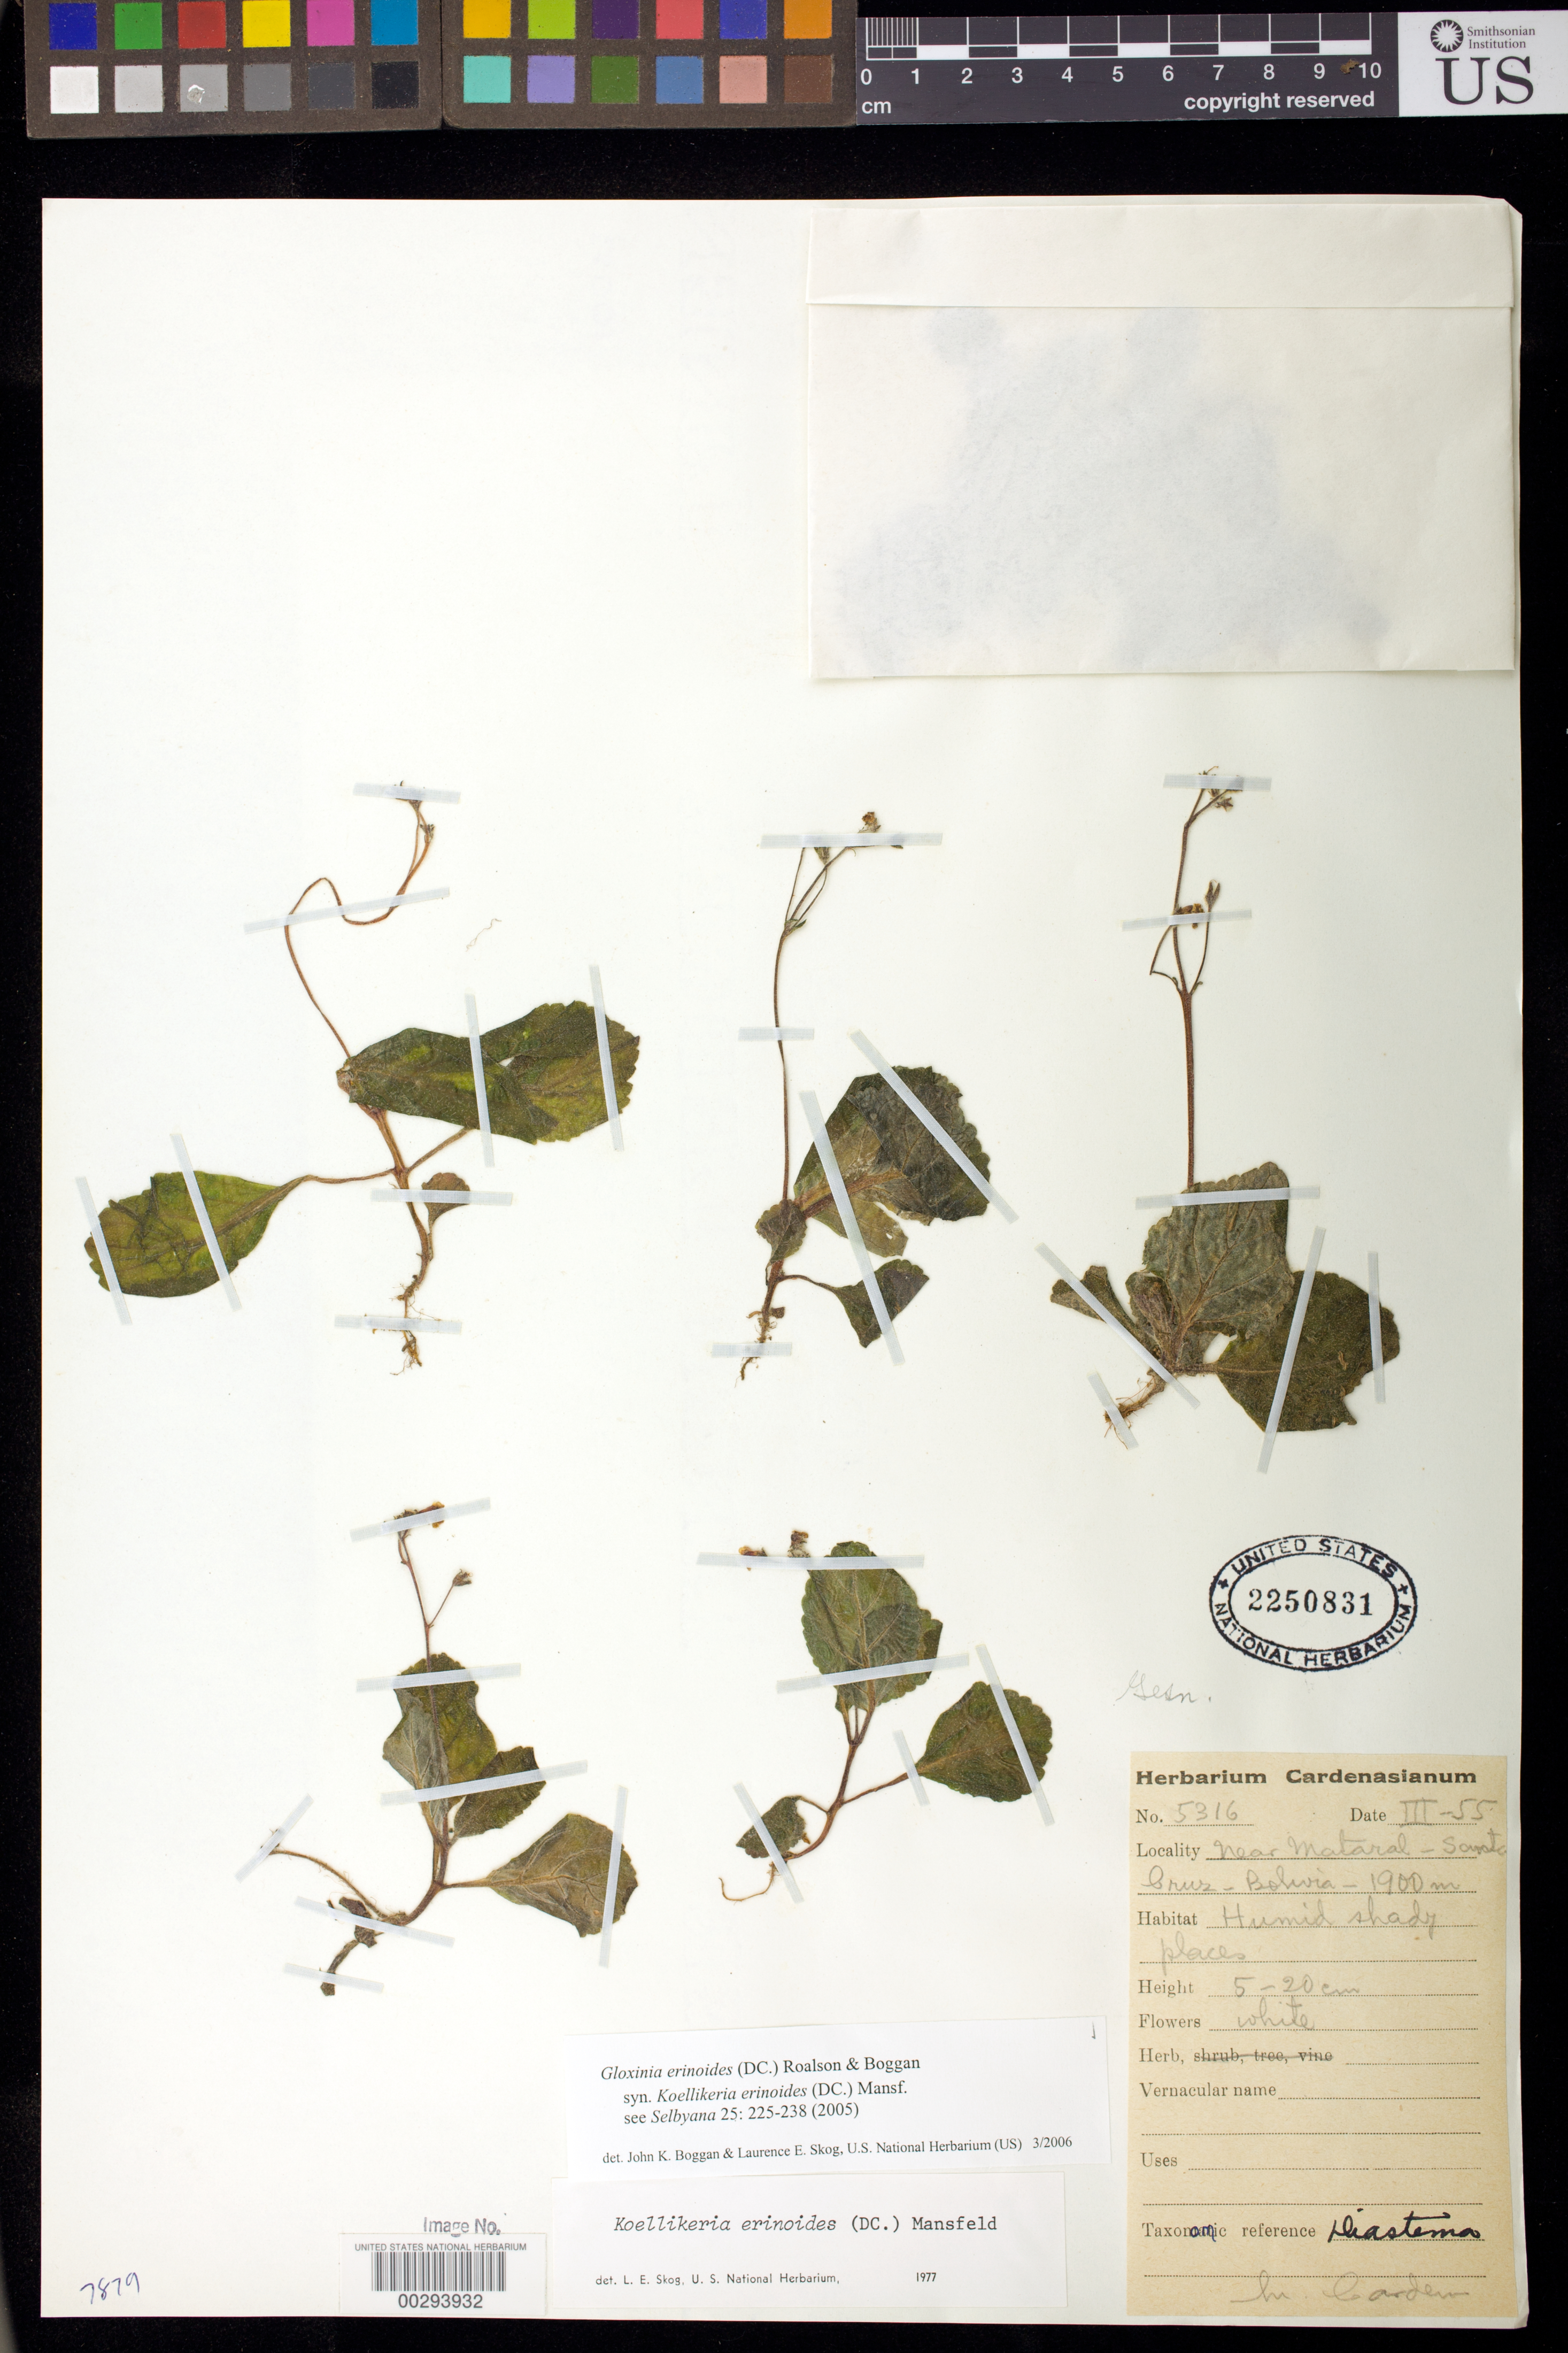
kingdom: Plantae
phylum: Tracheophyta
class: Magnoliopsida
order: Lamiales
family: Gesneriaceae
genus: Gloxinia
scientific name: Gloxinia erinoides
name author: (DC.) Roalson & Boggan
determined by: Boggan, J. K.; Skog, L. E.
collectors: M. Cárdenas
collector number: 5316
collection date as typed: Mar 1955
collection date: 1955-03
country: Bolivia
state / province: Santa Cruz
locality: Near Mataral - Yungas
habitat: Humid shadyplaces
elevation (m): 1900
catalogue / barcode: US 2250831